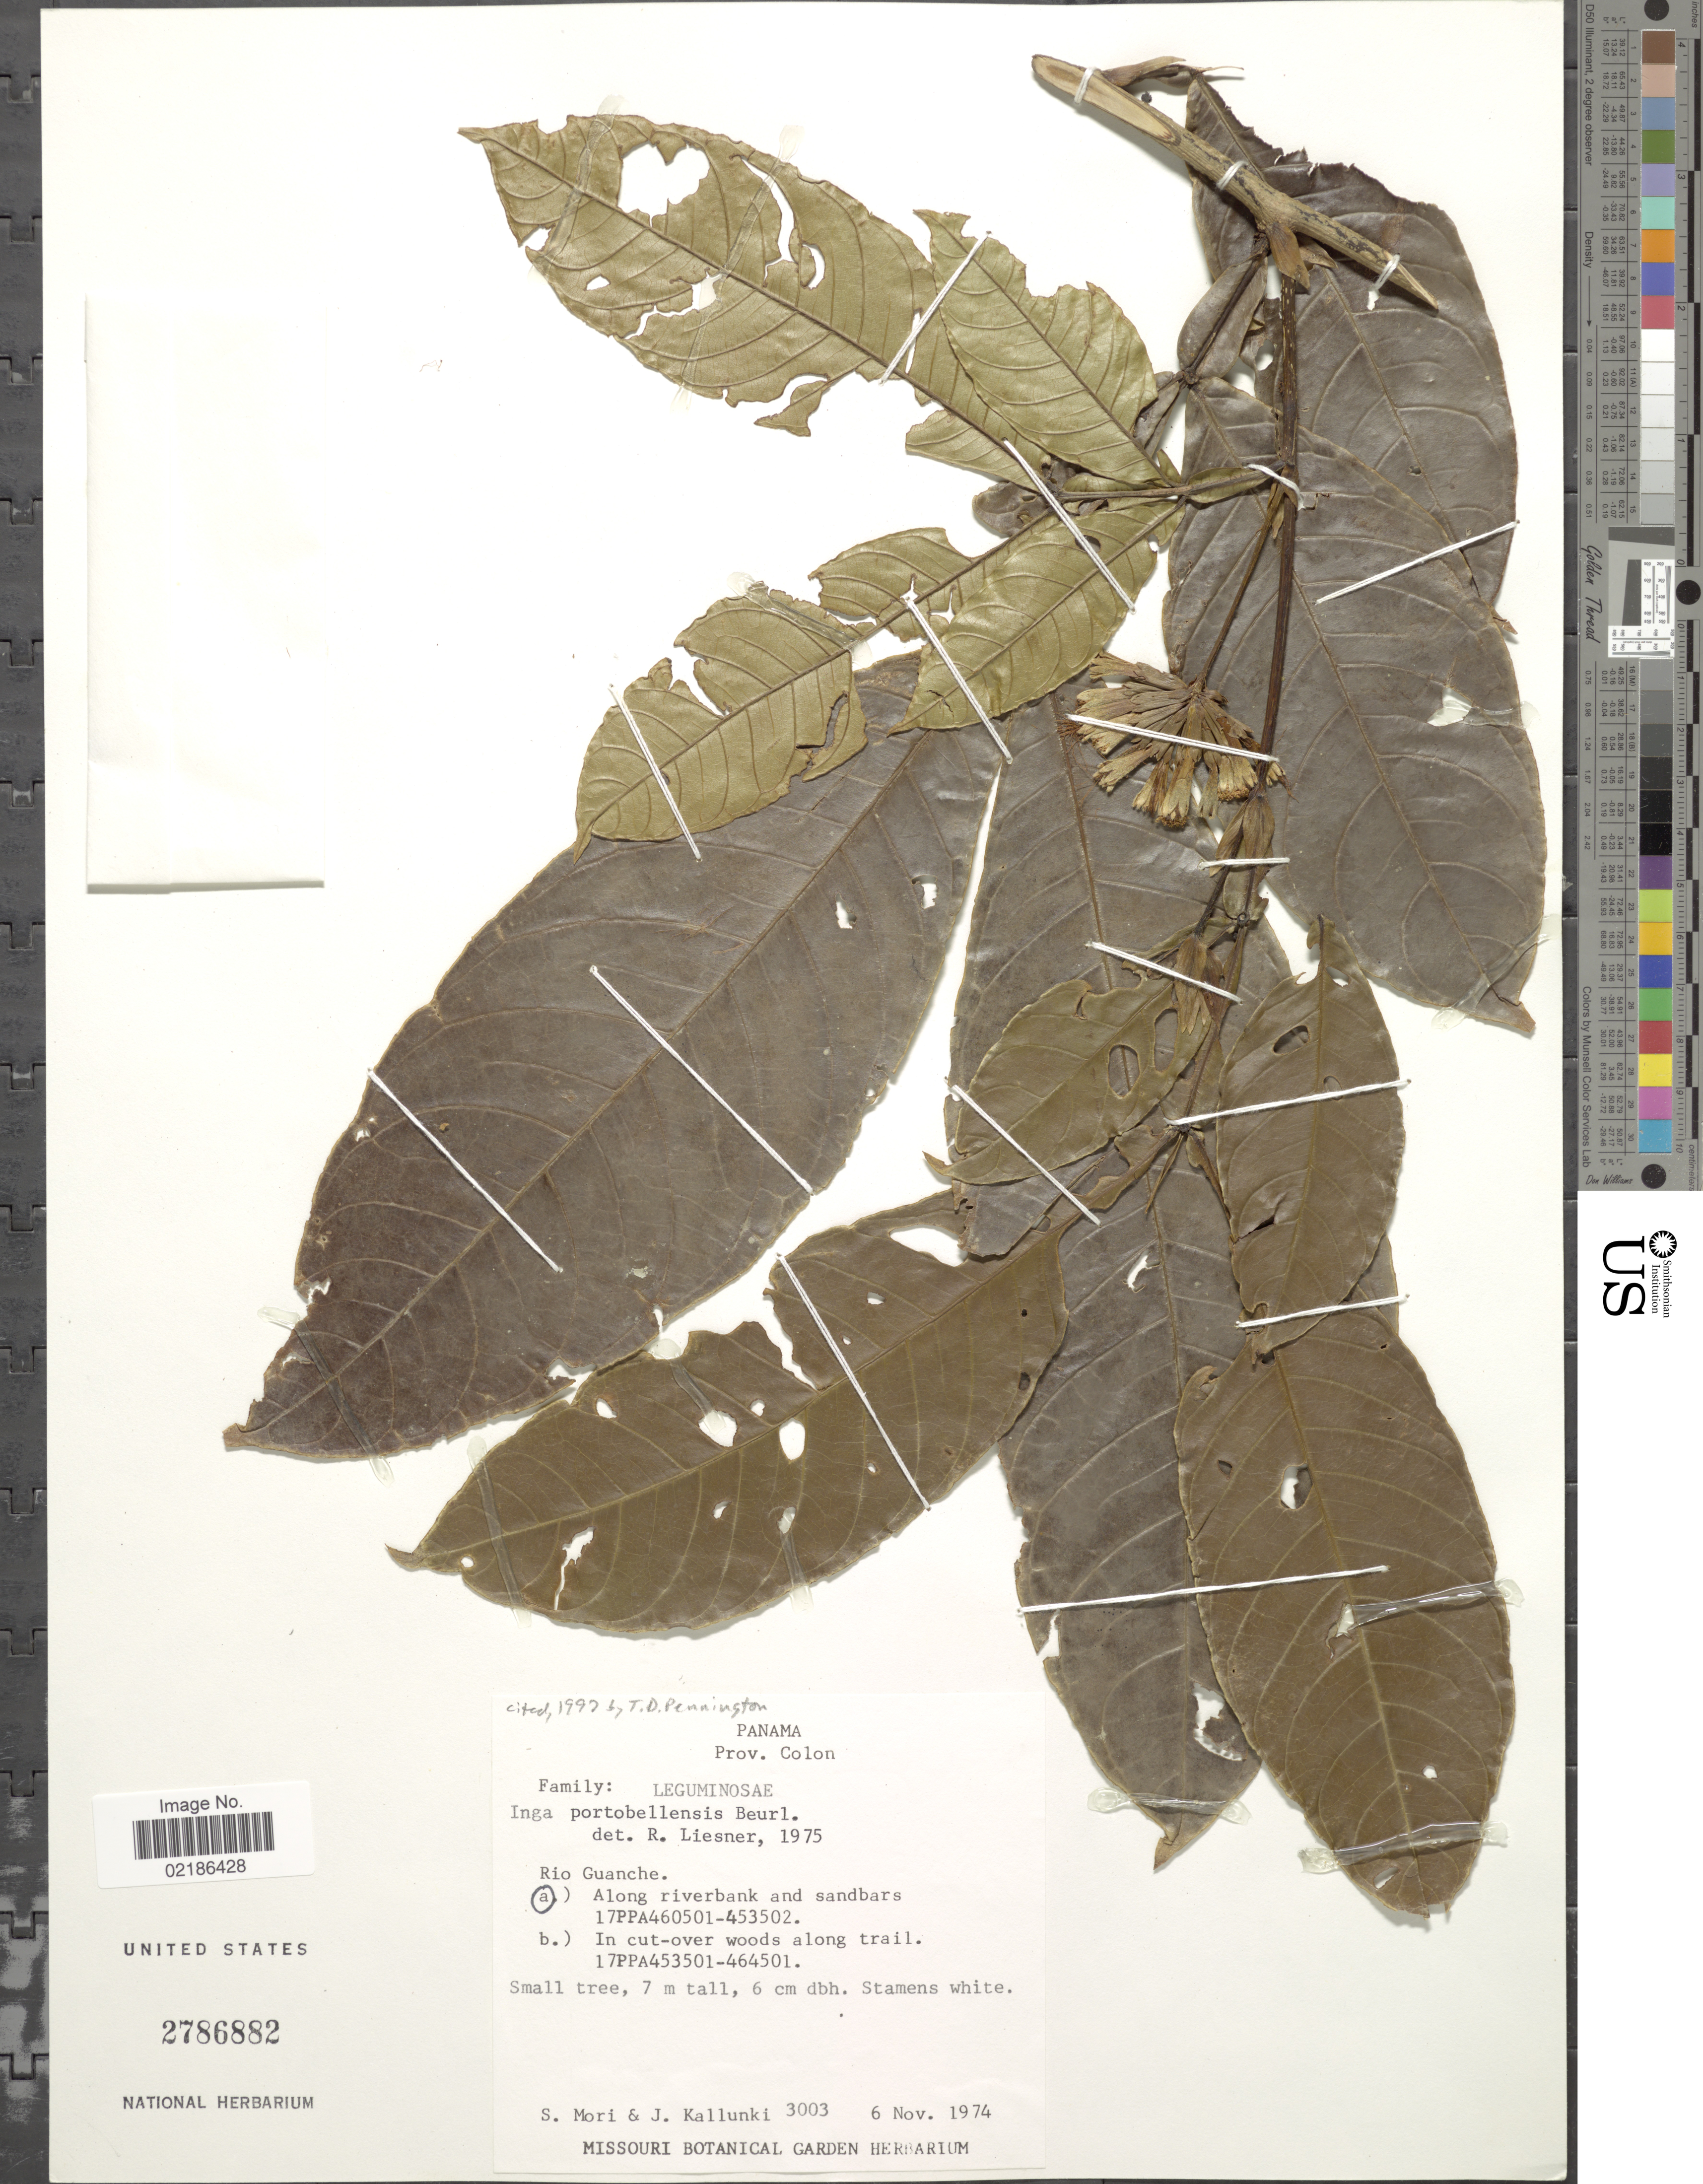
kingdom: Plantae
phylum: Tracheophyta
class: Magnoliopsida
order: Fabales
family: Fabaceae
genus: Inga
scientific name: Inga portobellensis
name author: Beurl.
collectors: S. Mori & J. Kallunki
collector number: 3003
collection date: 1974-11-06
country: Panama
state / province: Colón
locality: Rio Guanche, along riverbank and sandbars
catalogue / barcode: US 2786882